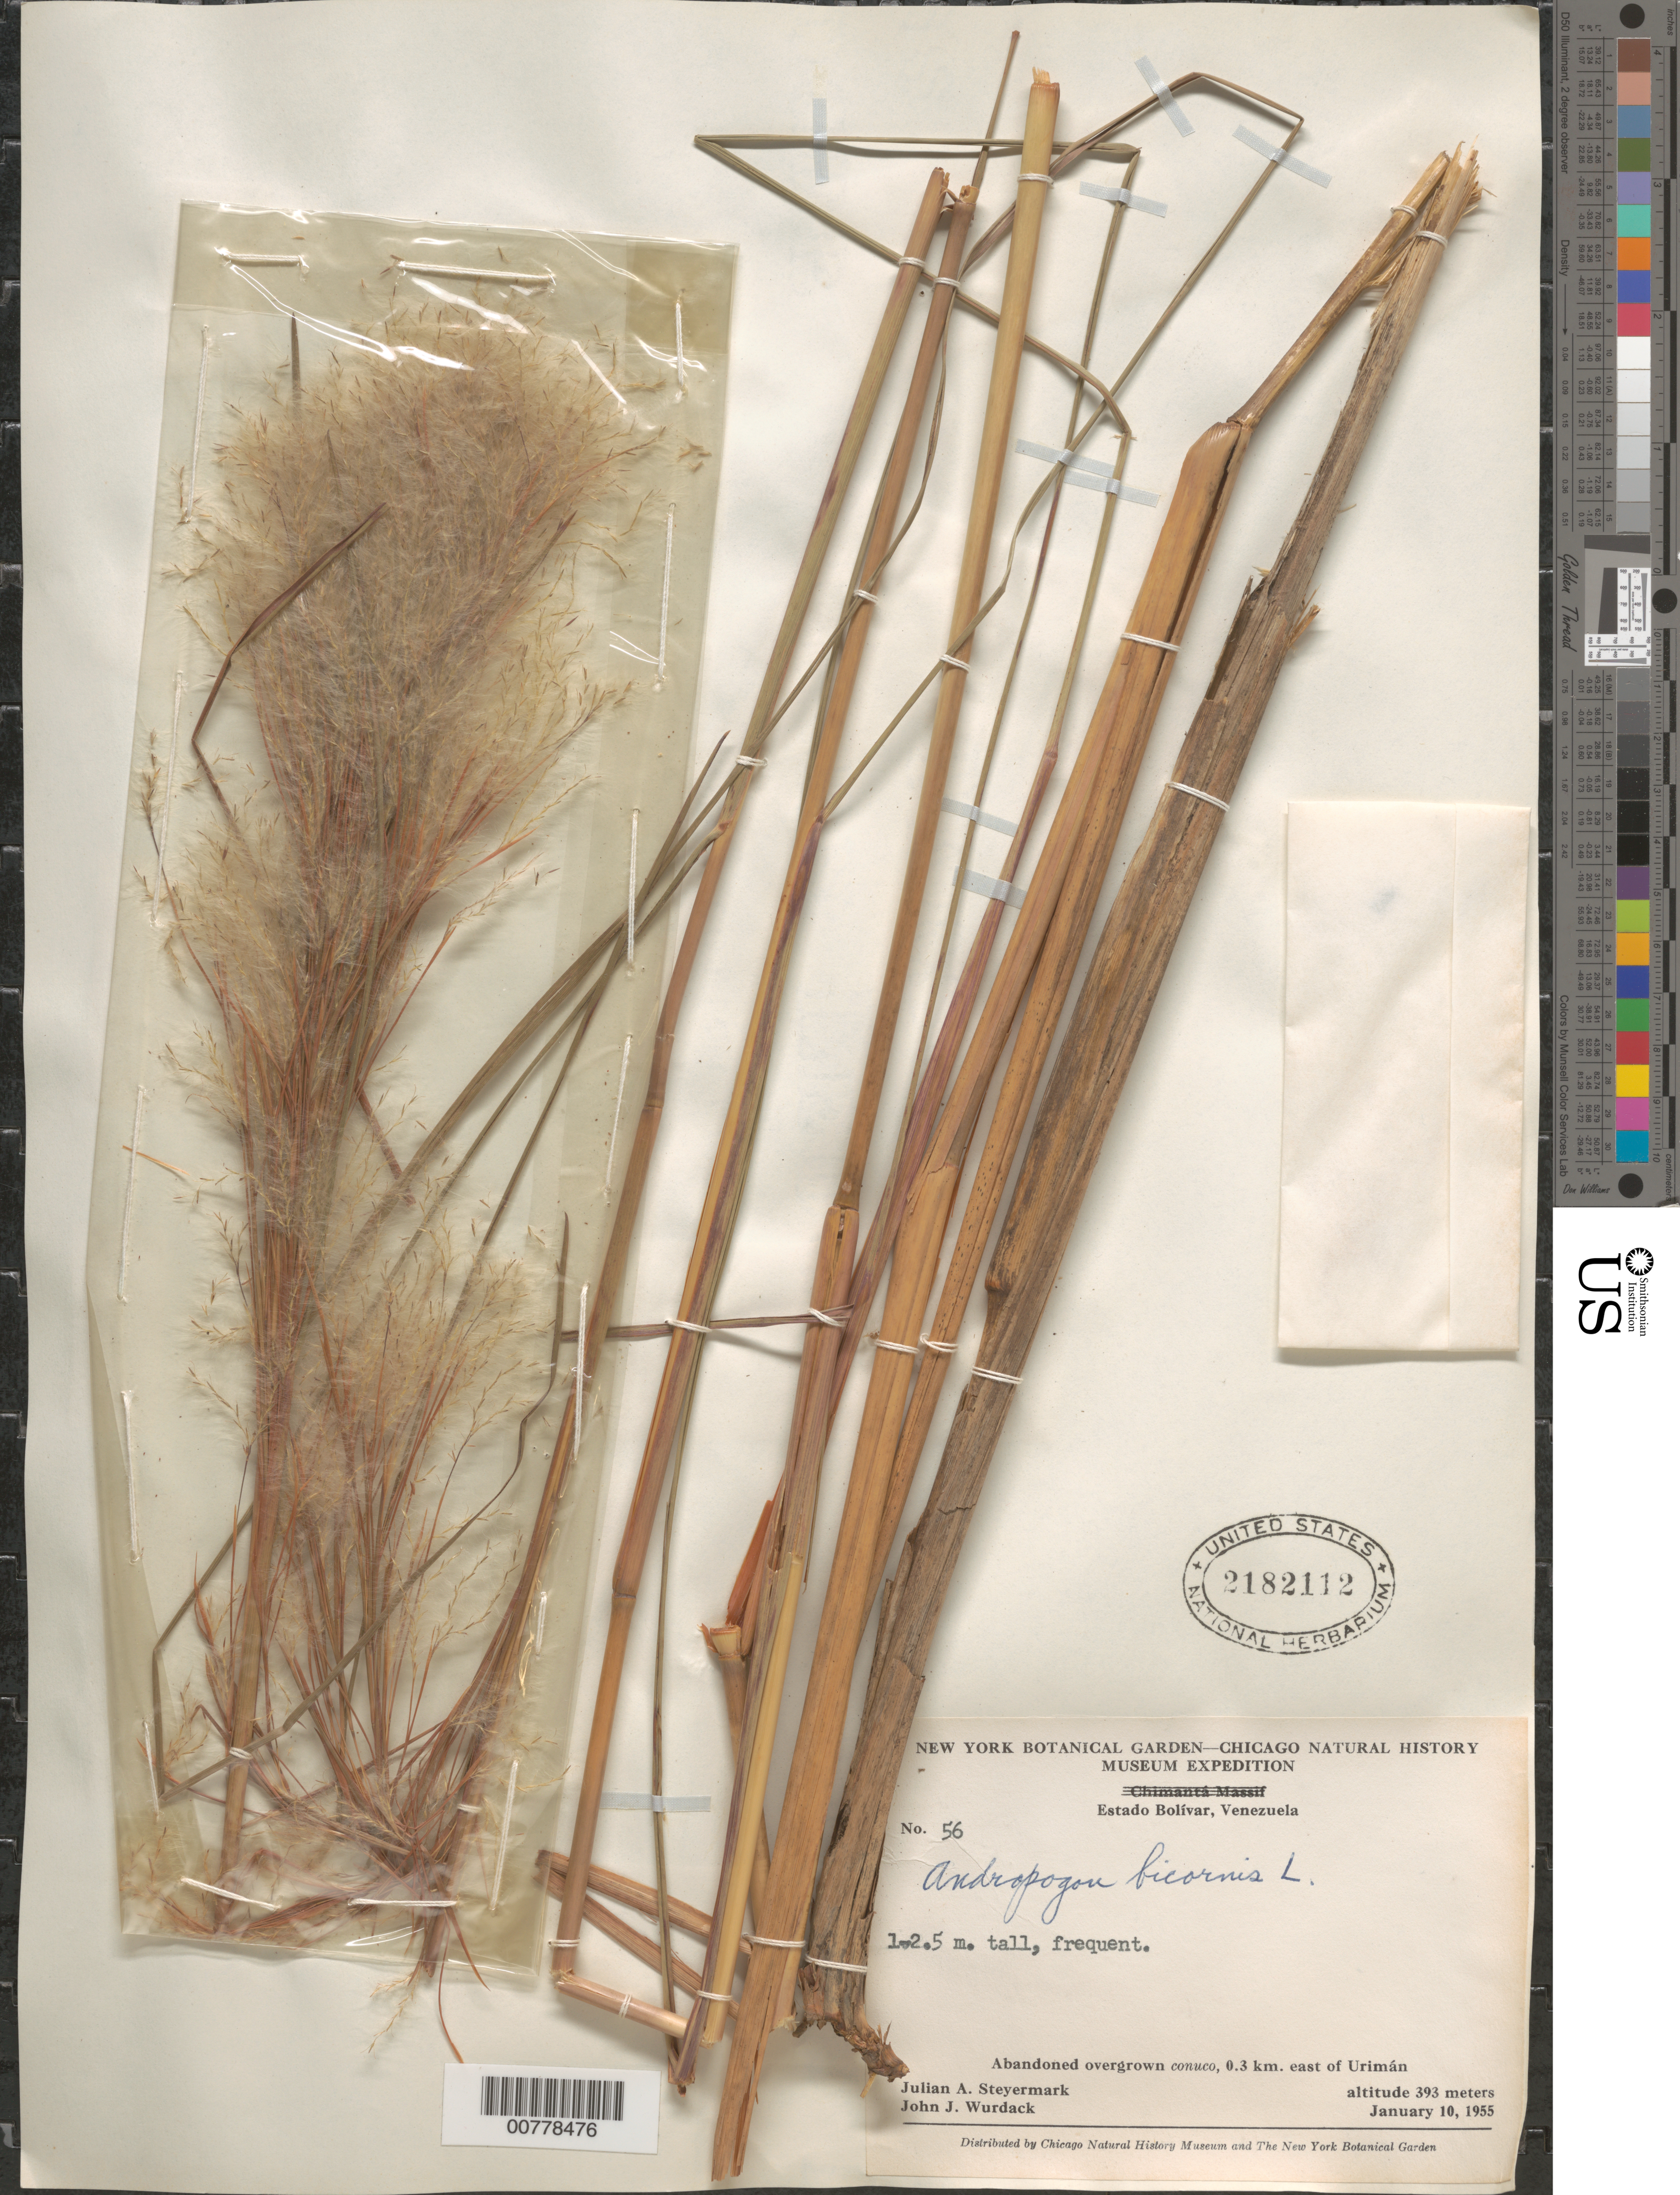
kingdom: Plantae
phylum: Tracheophyta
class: Liliopsida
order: Poales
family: Poaceae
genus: Andropogon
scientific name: Andropogon bicornis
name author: L.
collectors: J. Steyermark & J. J. Wurdack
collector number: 55 56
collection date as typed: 10-Jan-55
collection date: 1955-01-10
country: Venezuela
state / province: Bolívar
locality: Chimantá Massif, 0.3 km E of Urimán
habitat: Abandoned overgrown conuco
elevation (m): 393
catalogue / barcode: US 2182112